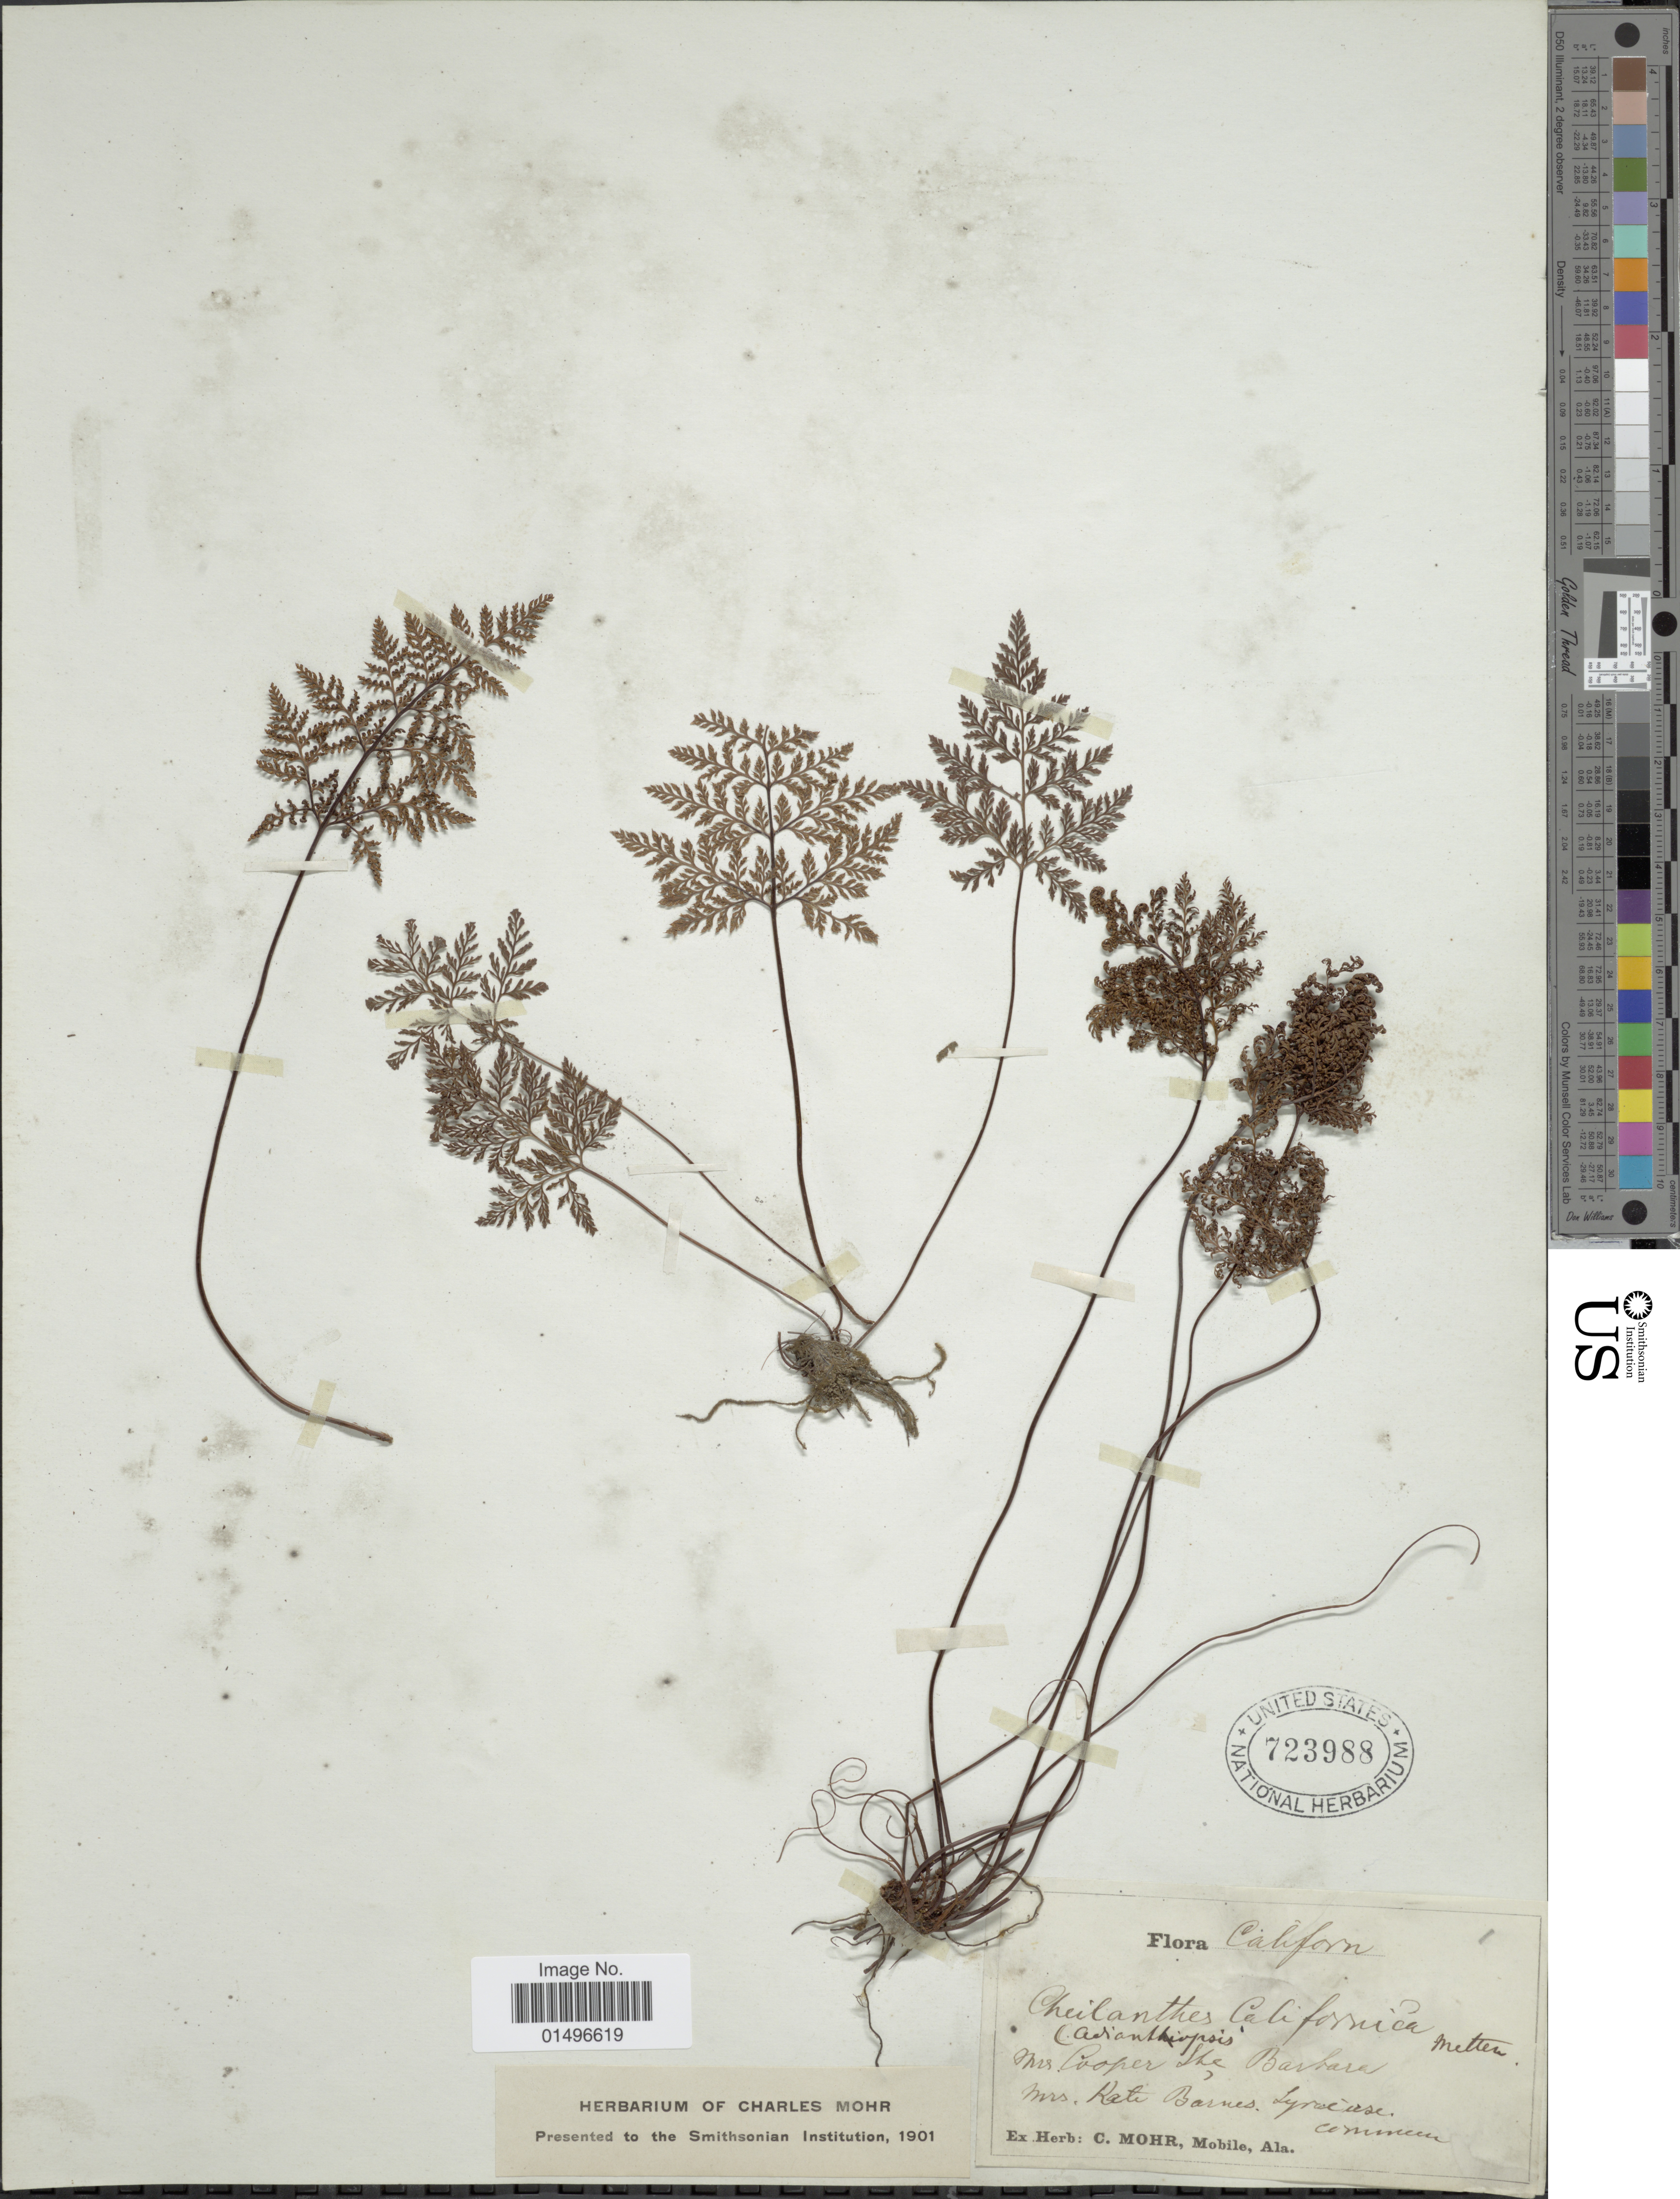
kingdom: Plantae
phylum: Tracheophyta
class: Polypodiopsida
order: Polypodiales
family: Pteridaceae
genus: Aspidotis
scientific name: Aspidotis californica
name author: (Hook.) Nutt. ex Copel.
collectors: K. Barnes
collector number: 1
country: United States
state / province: California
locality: California.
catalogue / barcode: US 723988